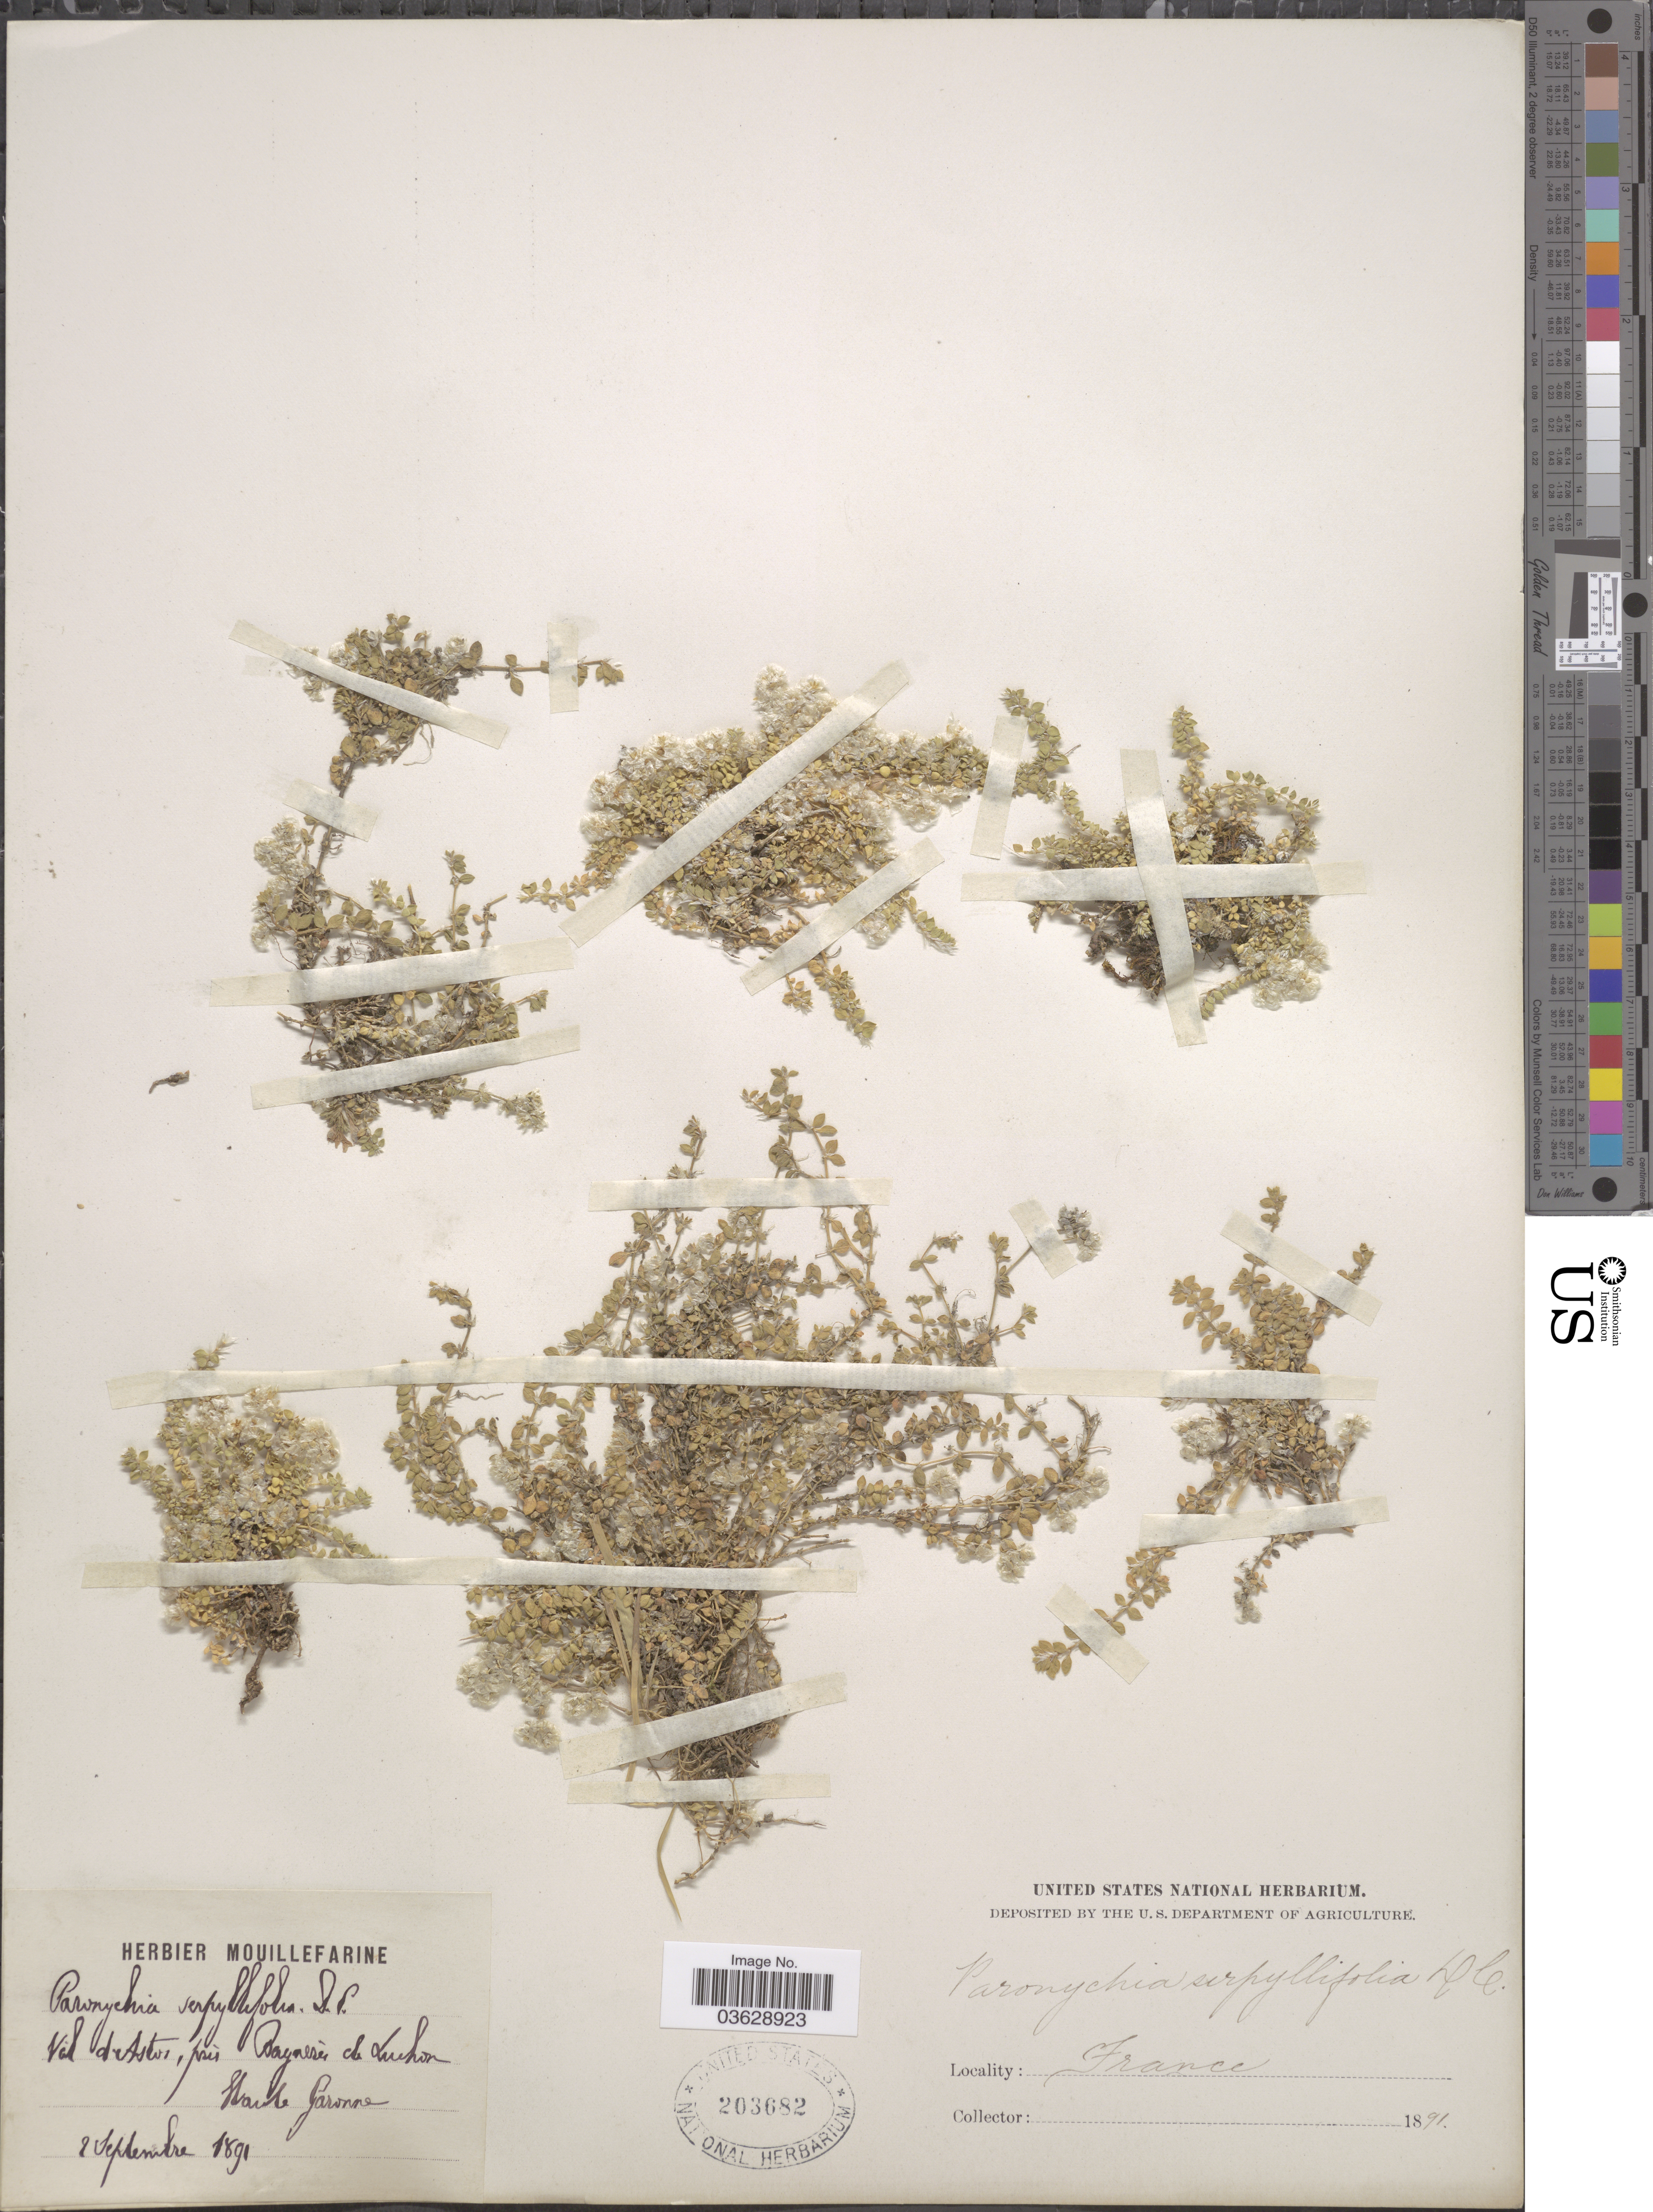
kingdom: Plantae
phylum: Tracheophyta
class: Magnoliopsida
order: Caryophyllales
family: Caryophyllaceae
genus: Paronychia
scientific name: Paronychia kapela subsp. serpyllifolia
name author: (Chaix) Graebn.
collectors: ex herb. Mouillefarine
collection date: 1891-09-02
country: France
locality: Val d'Arlos, près Bagnerès de Luchon Haute Garonne.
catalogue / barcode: US 203682